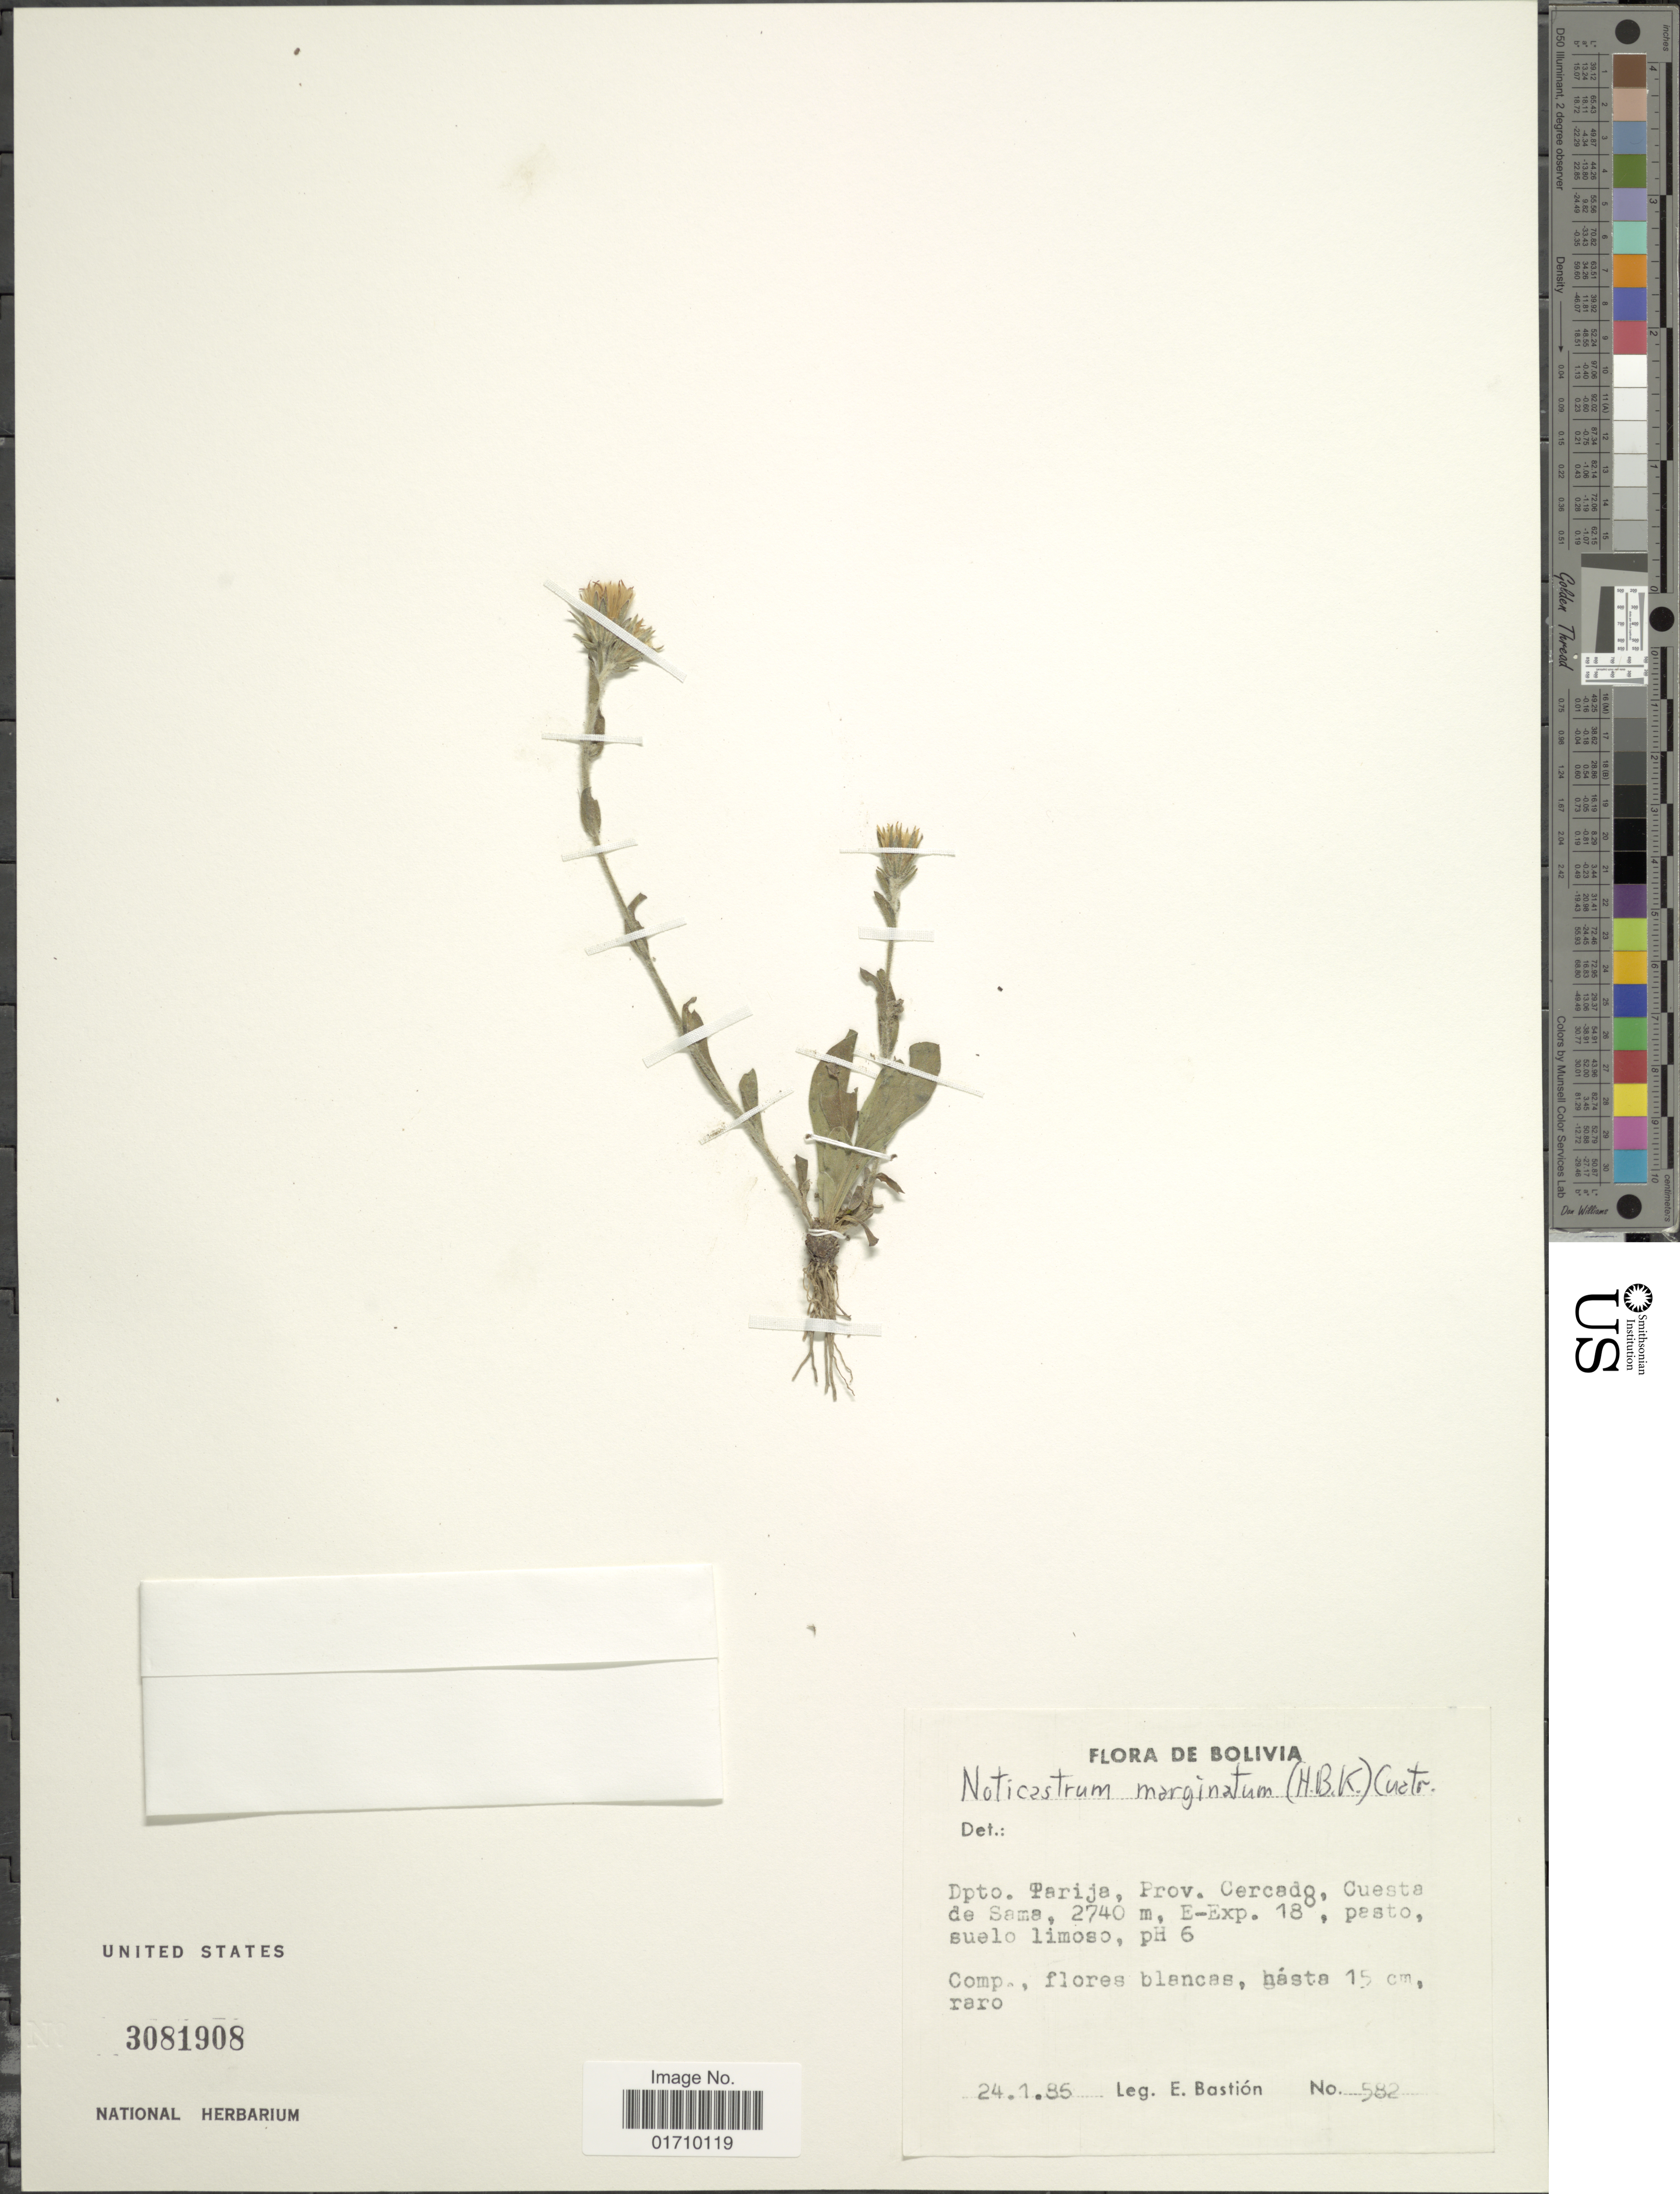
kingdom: Plantae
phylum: Tracheophyta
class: Magnoliopsida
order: Asterales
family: Asteraceae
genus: Noticastrum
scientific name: Noticastrum marginatum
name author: (Kunth) Cuatrec.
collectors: E. Bastion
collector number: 582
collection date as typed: Transcribed d/m/y: 24/1/85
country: Bolivia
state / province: Tarija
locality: Prov. Cercado, Cuesta de Sama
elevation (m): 2740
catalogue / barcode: US 3081908